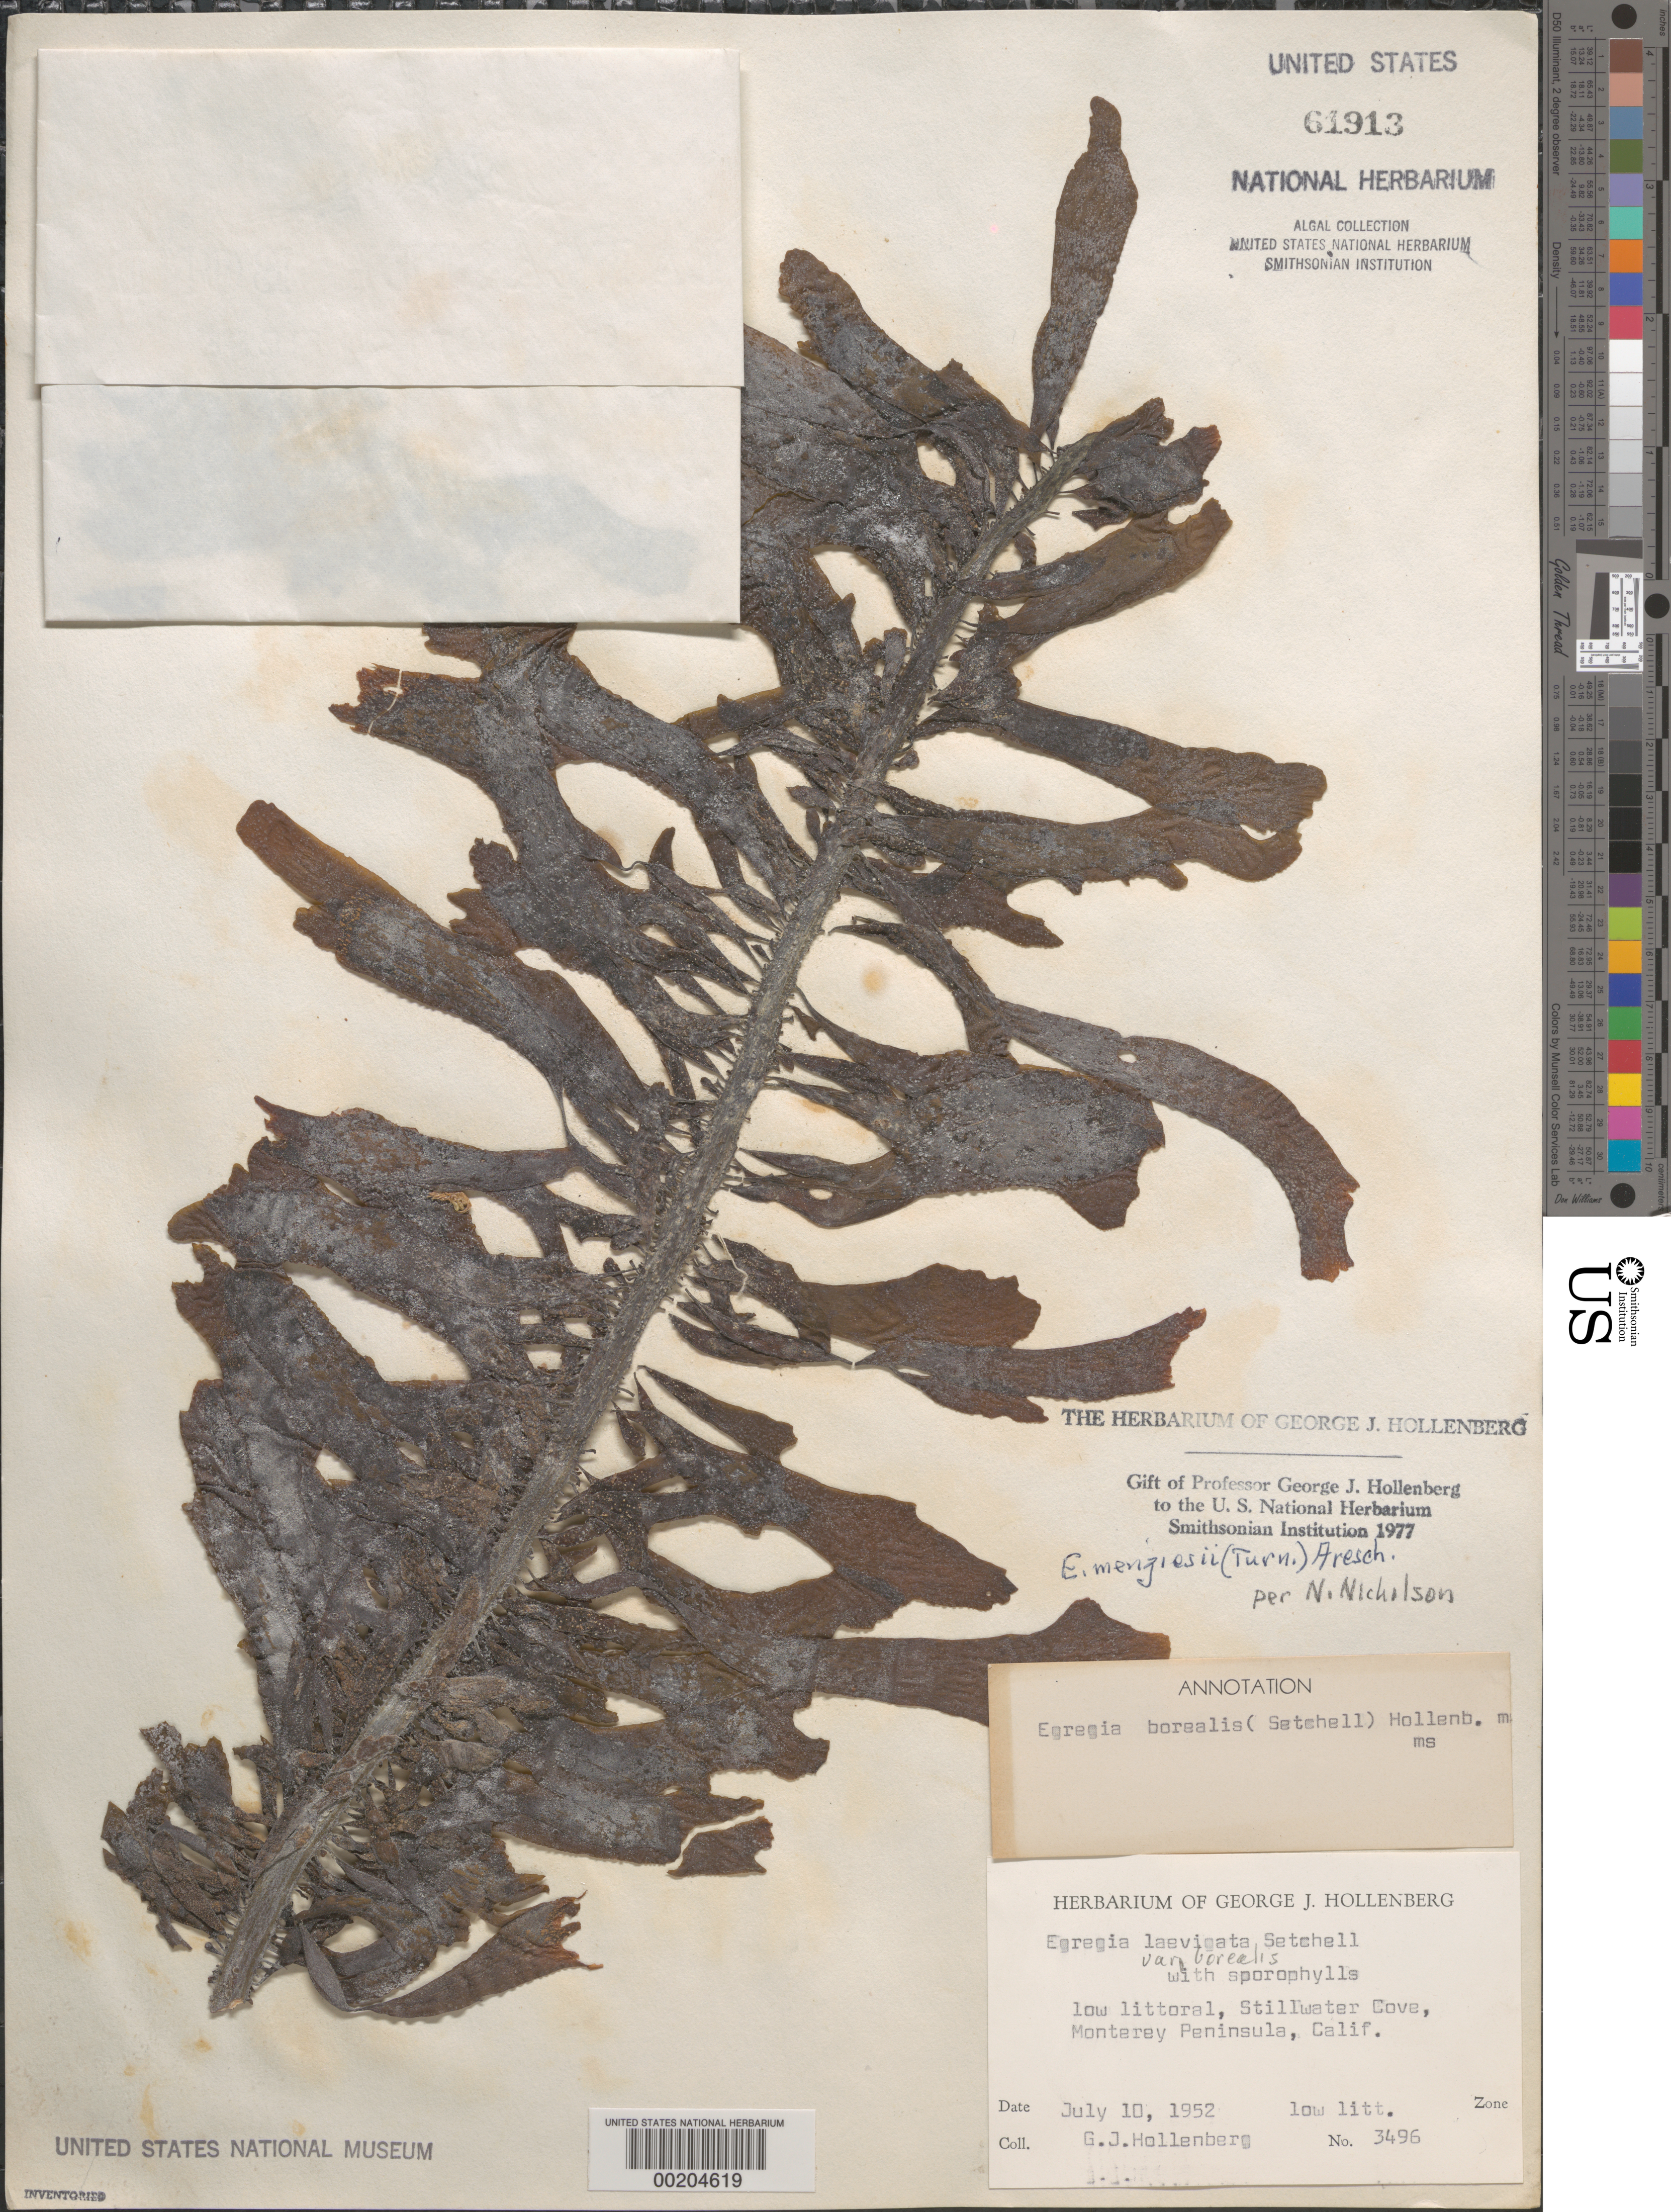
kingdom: Chromista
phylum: Ochrophyta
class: Phaeophyceae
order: Laminariales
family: Lessoniaceae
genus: Egregia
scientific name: Egregia menziesii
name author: (Turner) Aresch.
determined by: Nicholson, Nancy L.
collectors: G. Hollenberg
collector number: GJH 3496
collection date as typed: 10 Jul 1952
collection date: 1952-07-10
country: United States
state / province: California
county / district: Monterey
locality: Stillwater Cove, Monterey Peninsula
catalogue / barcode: US 61913